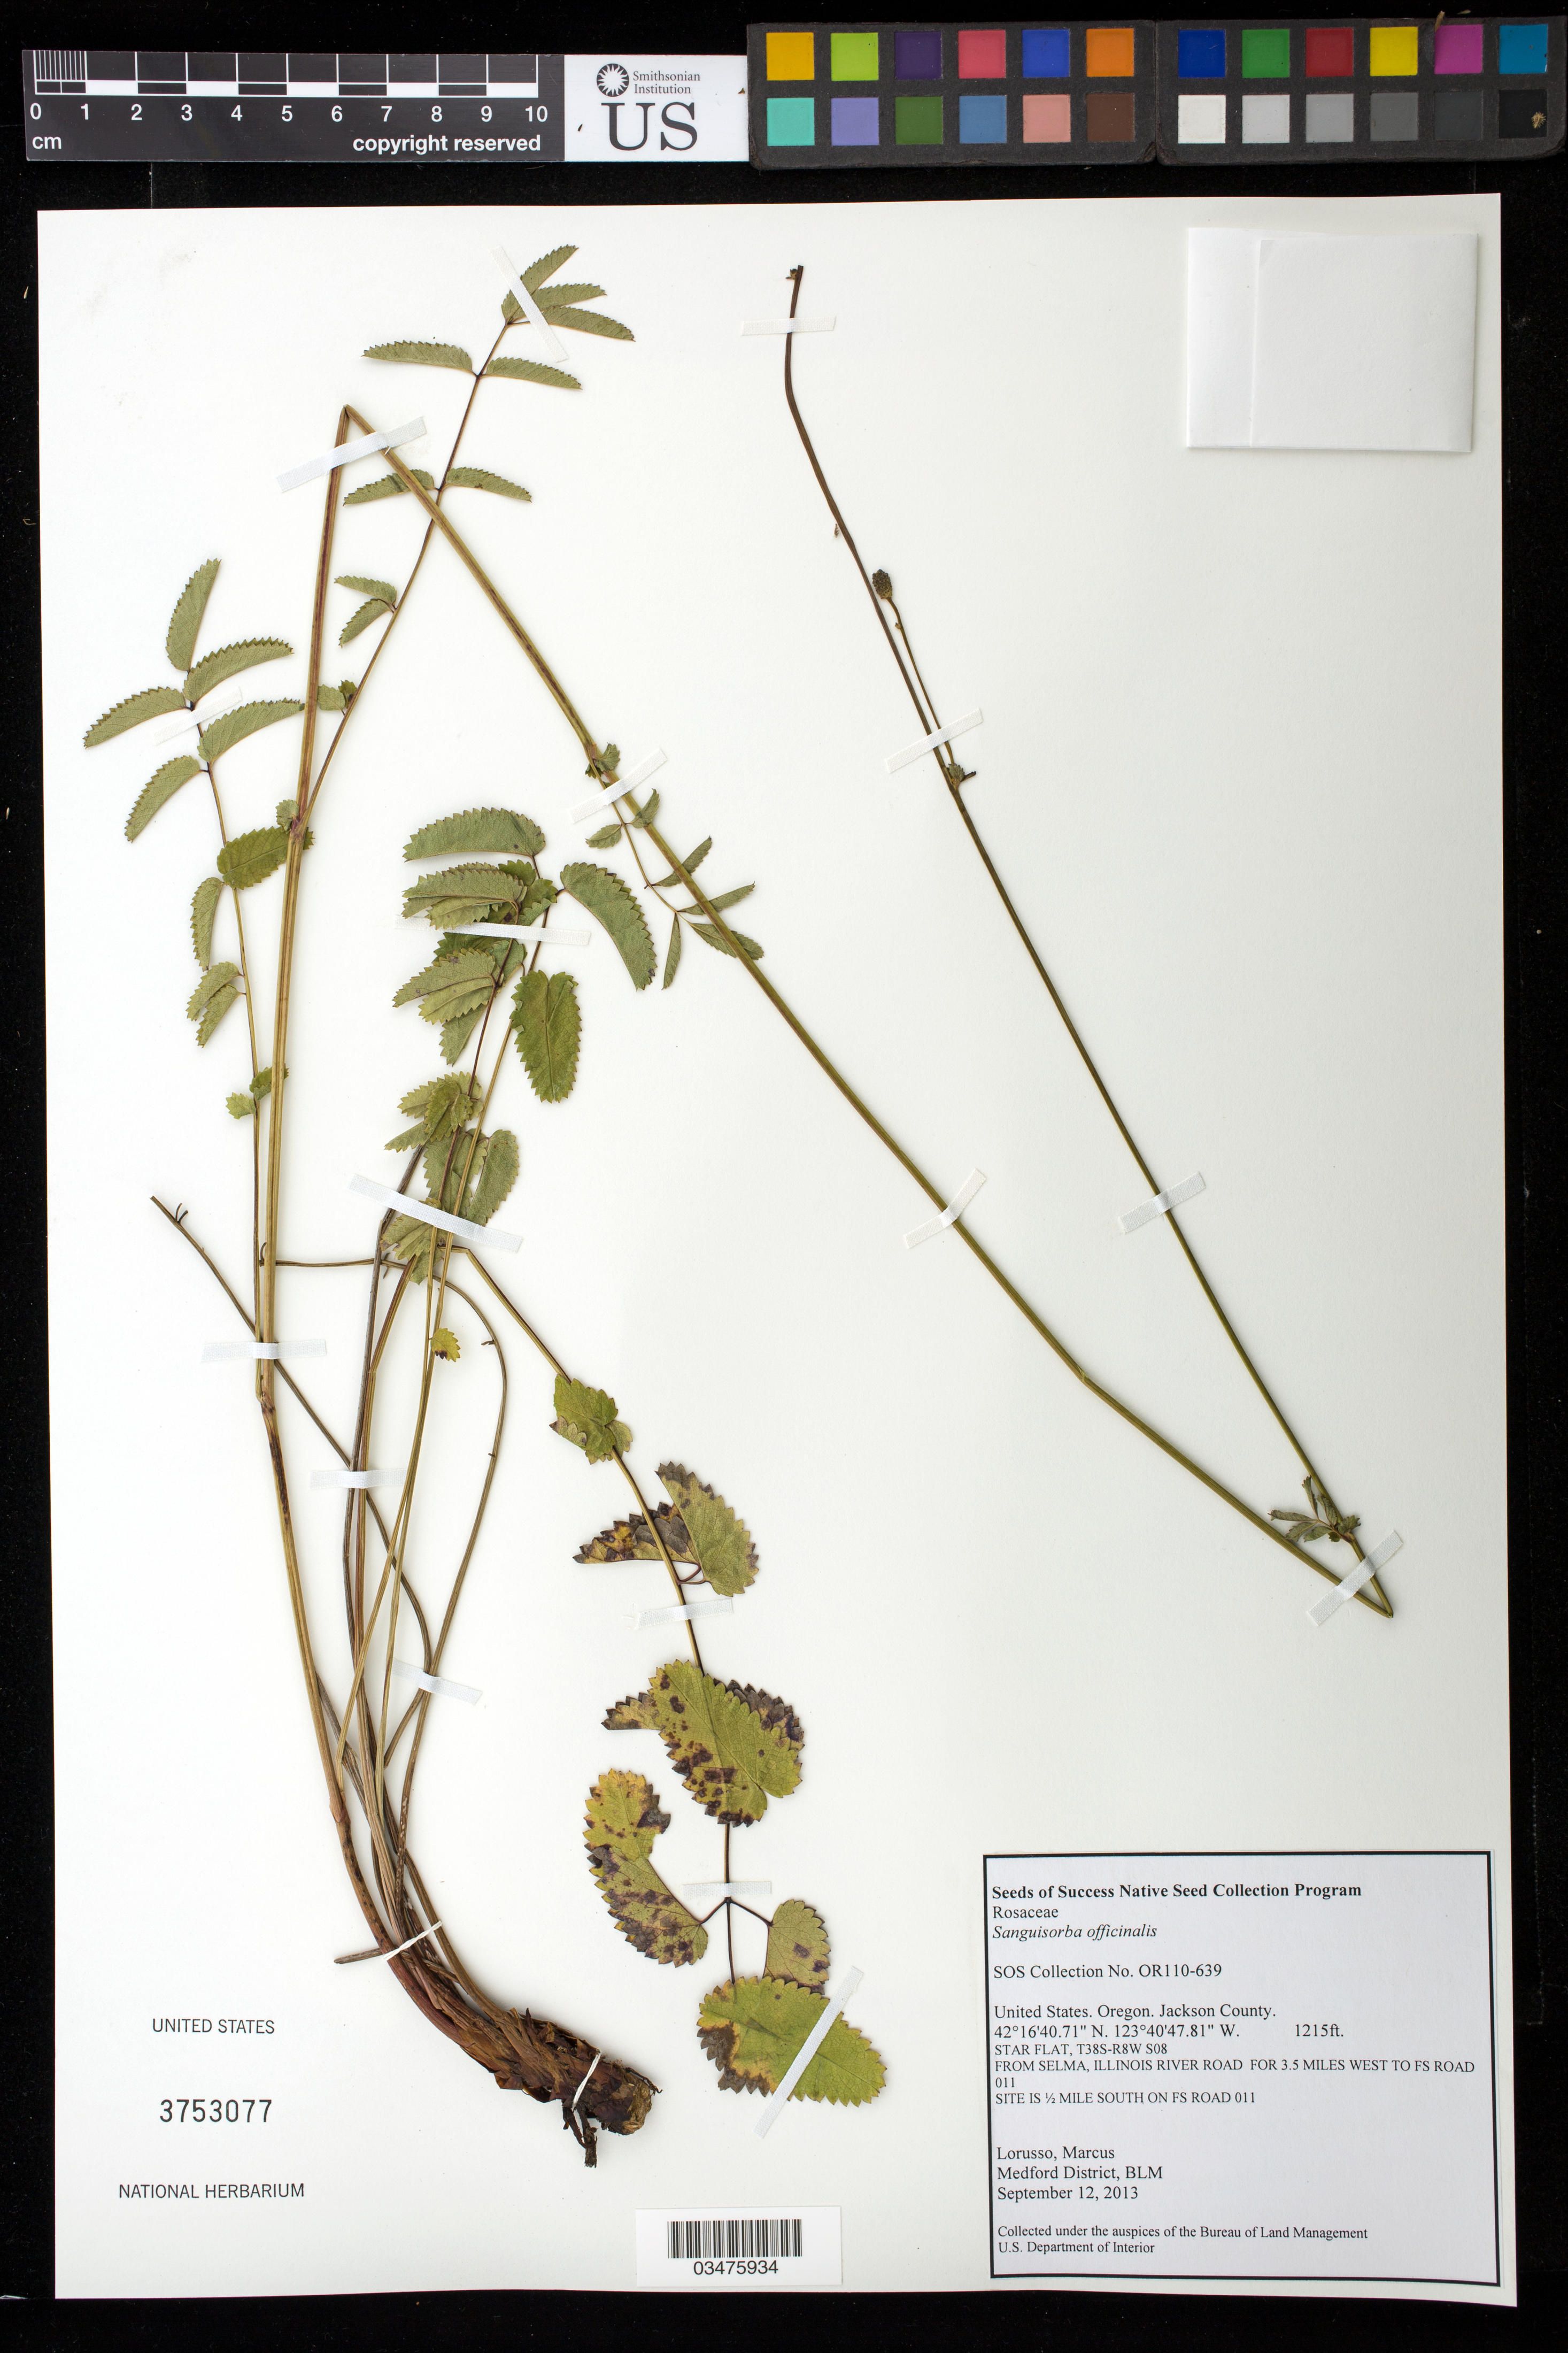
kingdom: Plantae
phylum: Tracheophyta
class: Magnoliopsida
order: Rosales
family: Rosaceae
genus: Sanguisorba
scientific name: Sanguisorba officinalis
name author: L.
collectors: M. Lorusso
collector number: OR110-639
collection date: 2013-09-12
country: United States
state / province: Oregon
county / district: Jackson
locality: Star Flat. 1/2 mi. S on FS Road 011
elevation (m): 370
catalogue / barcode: US 3753077